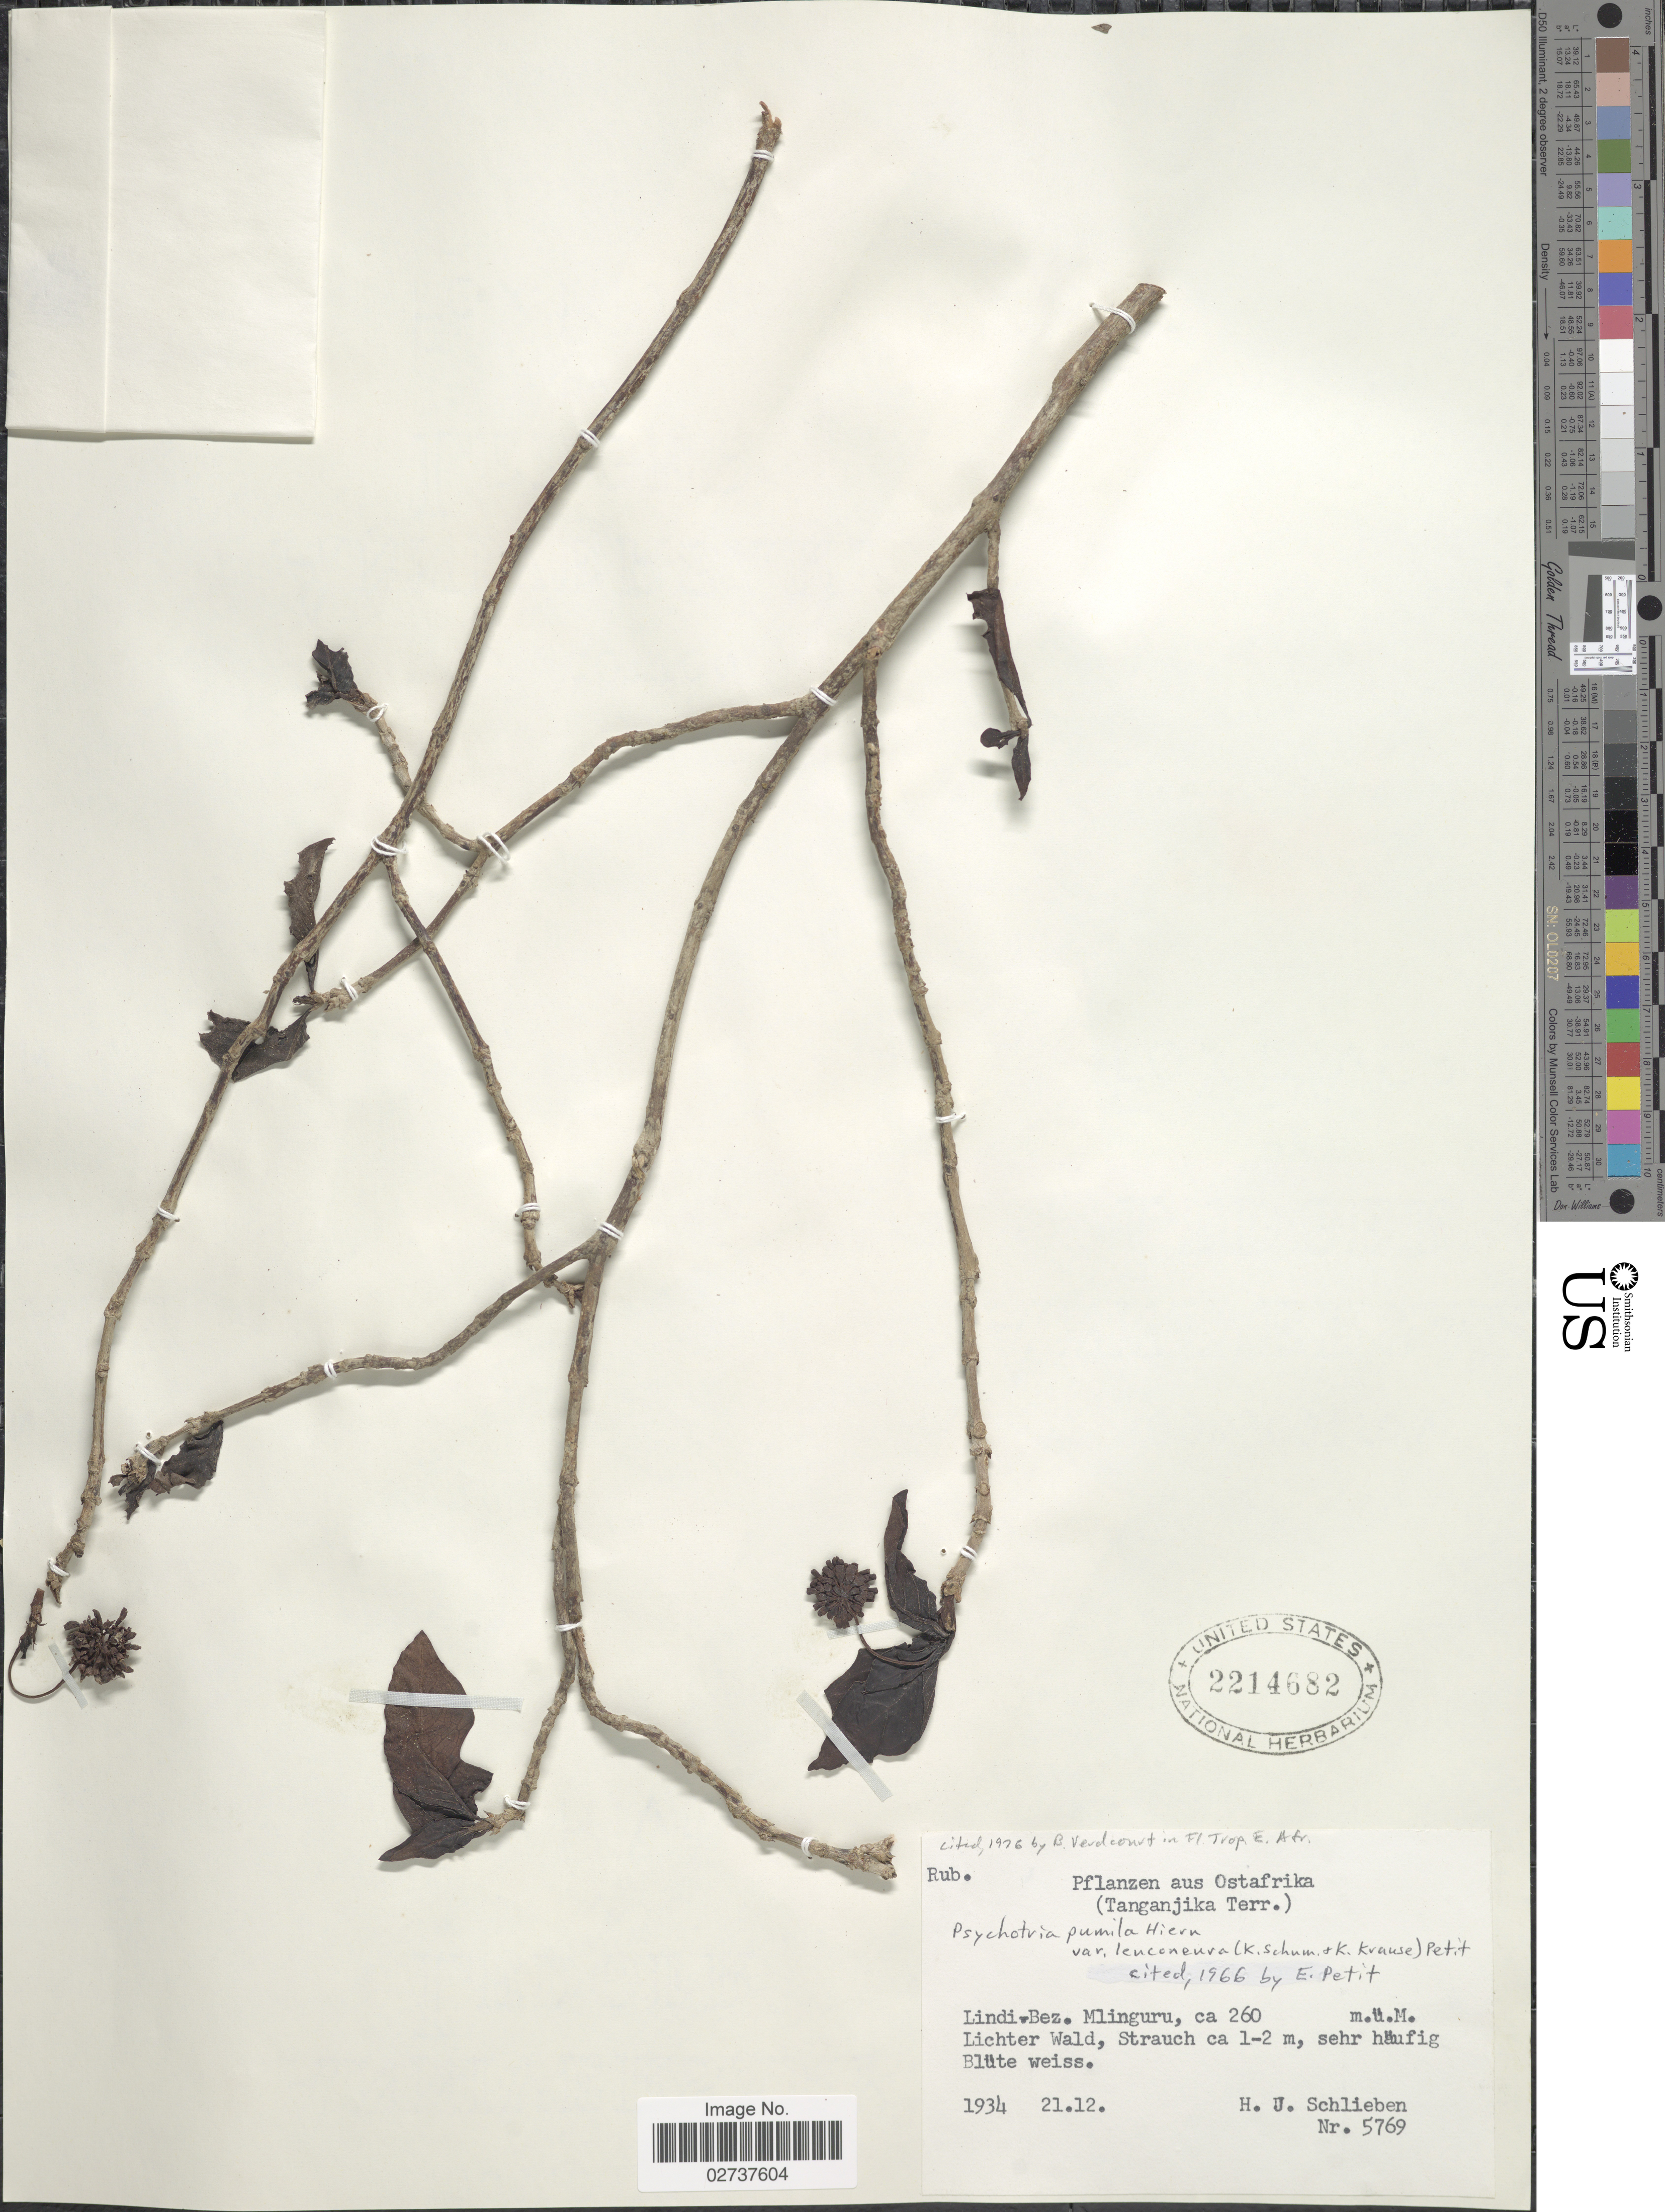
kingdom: Plantae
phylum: Tracheophyta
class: Magnoliopsida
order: Gentianales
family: Rubiaceae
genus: Psychotria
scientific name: Psychotria pumila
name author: Hiern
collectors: H. J. Schlieben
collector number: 5769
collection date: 1934-12-21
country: Tanzania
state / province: Lindi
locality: Ostafrika (Tanganjika Terr.), Lindi-Bez, Mlinguru.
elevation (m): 260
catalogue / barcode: US 2214682